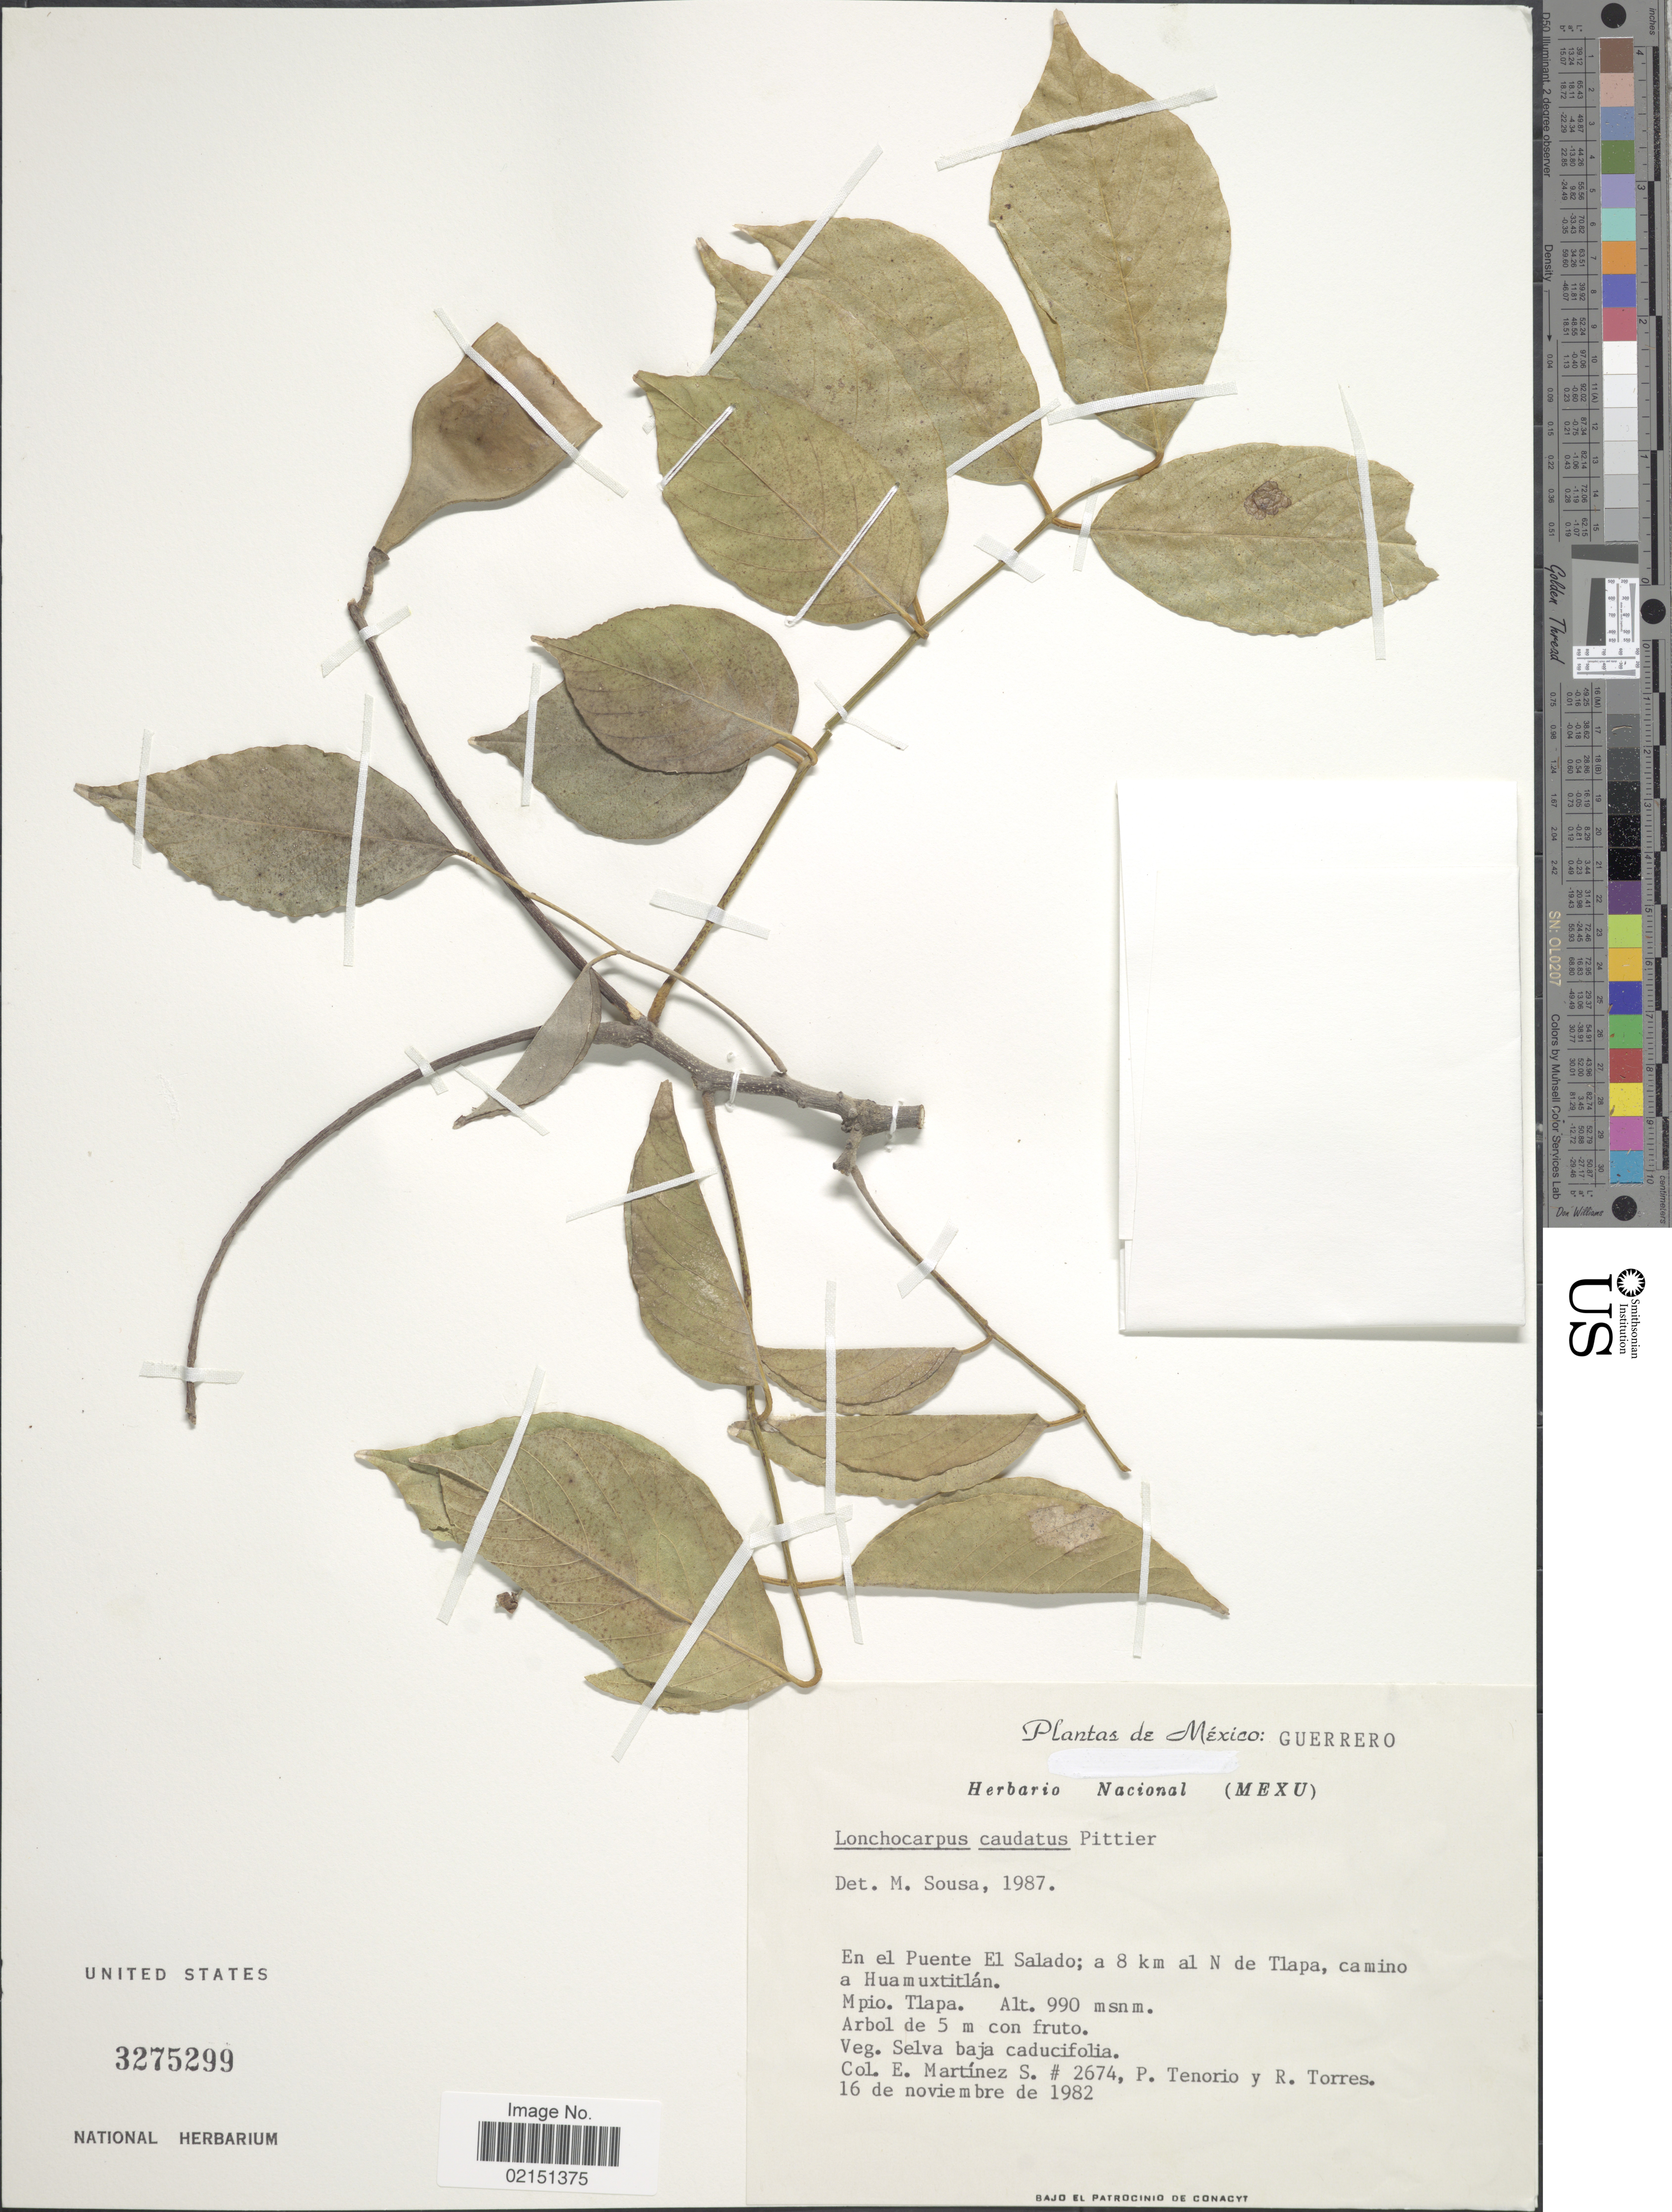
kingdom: Plantae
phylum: Tracheophyta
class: Magnoliopsida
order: Fabales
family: Fabaceae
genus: Lonchocarpus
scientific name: Lonchocarpus caudatus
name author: Pittier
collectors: E. M. Martínez S., Tenorio, P. & R. Torres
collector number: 2674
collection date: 1982-11-16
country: Mexico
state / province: Guerrero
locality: En el Puente El Salado: a 8 km al N de Tlapa, camino a Huamuxtitlan, Mpio. Tlapa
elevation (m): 990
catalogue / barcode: US 3275299